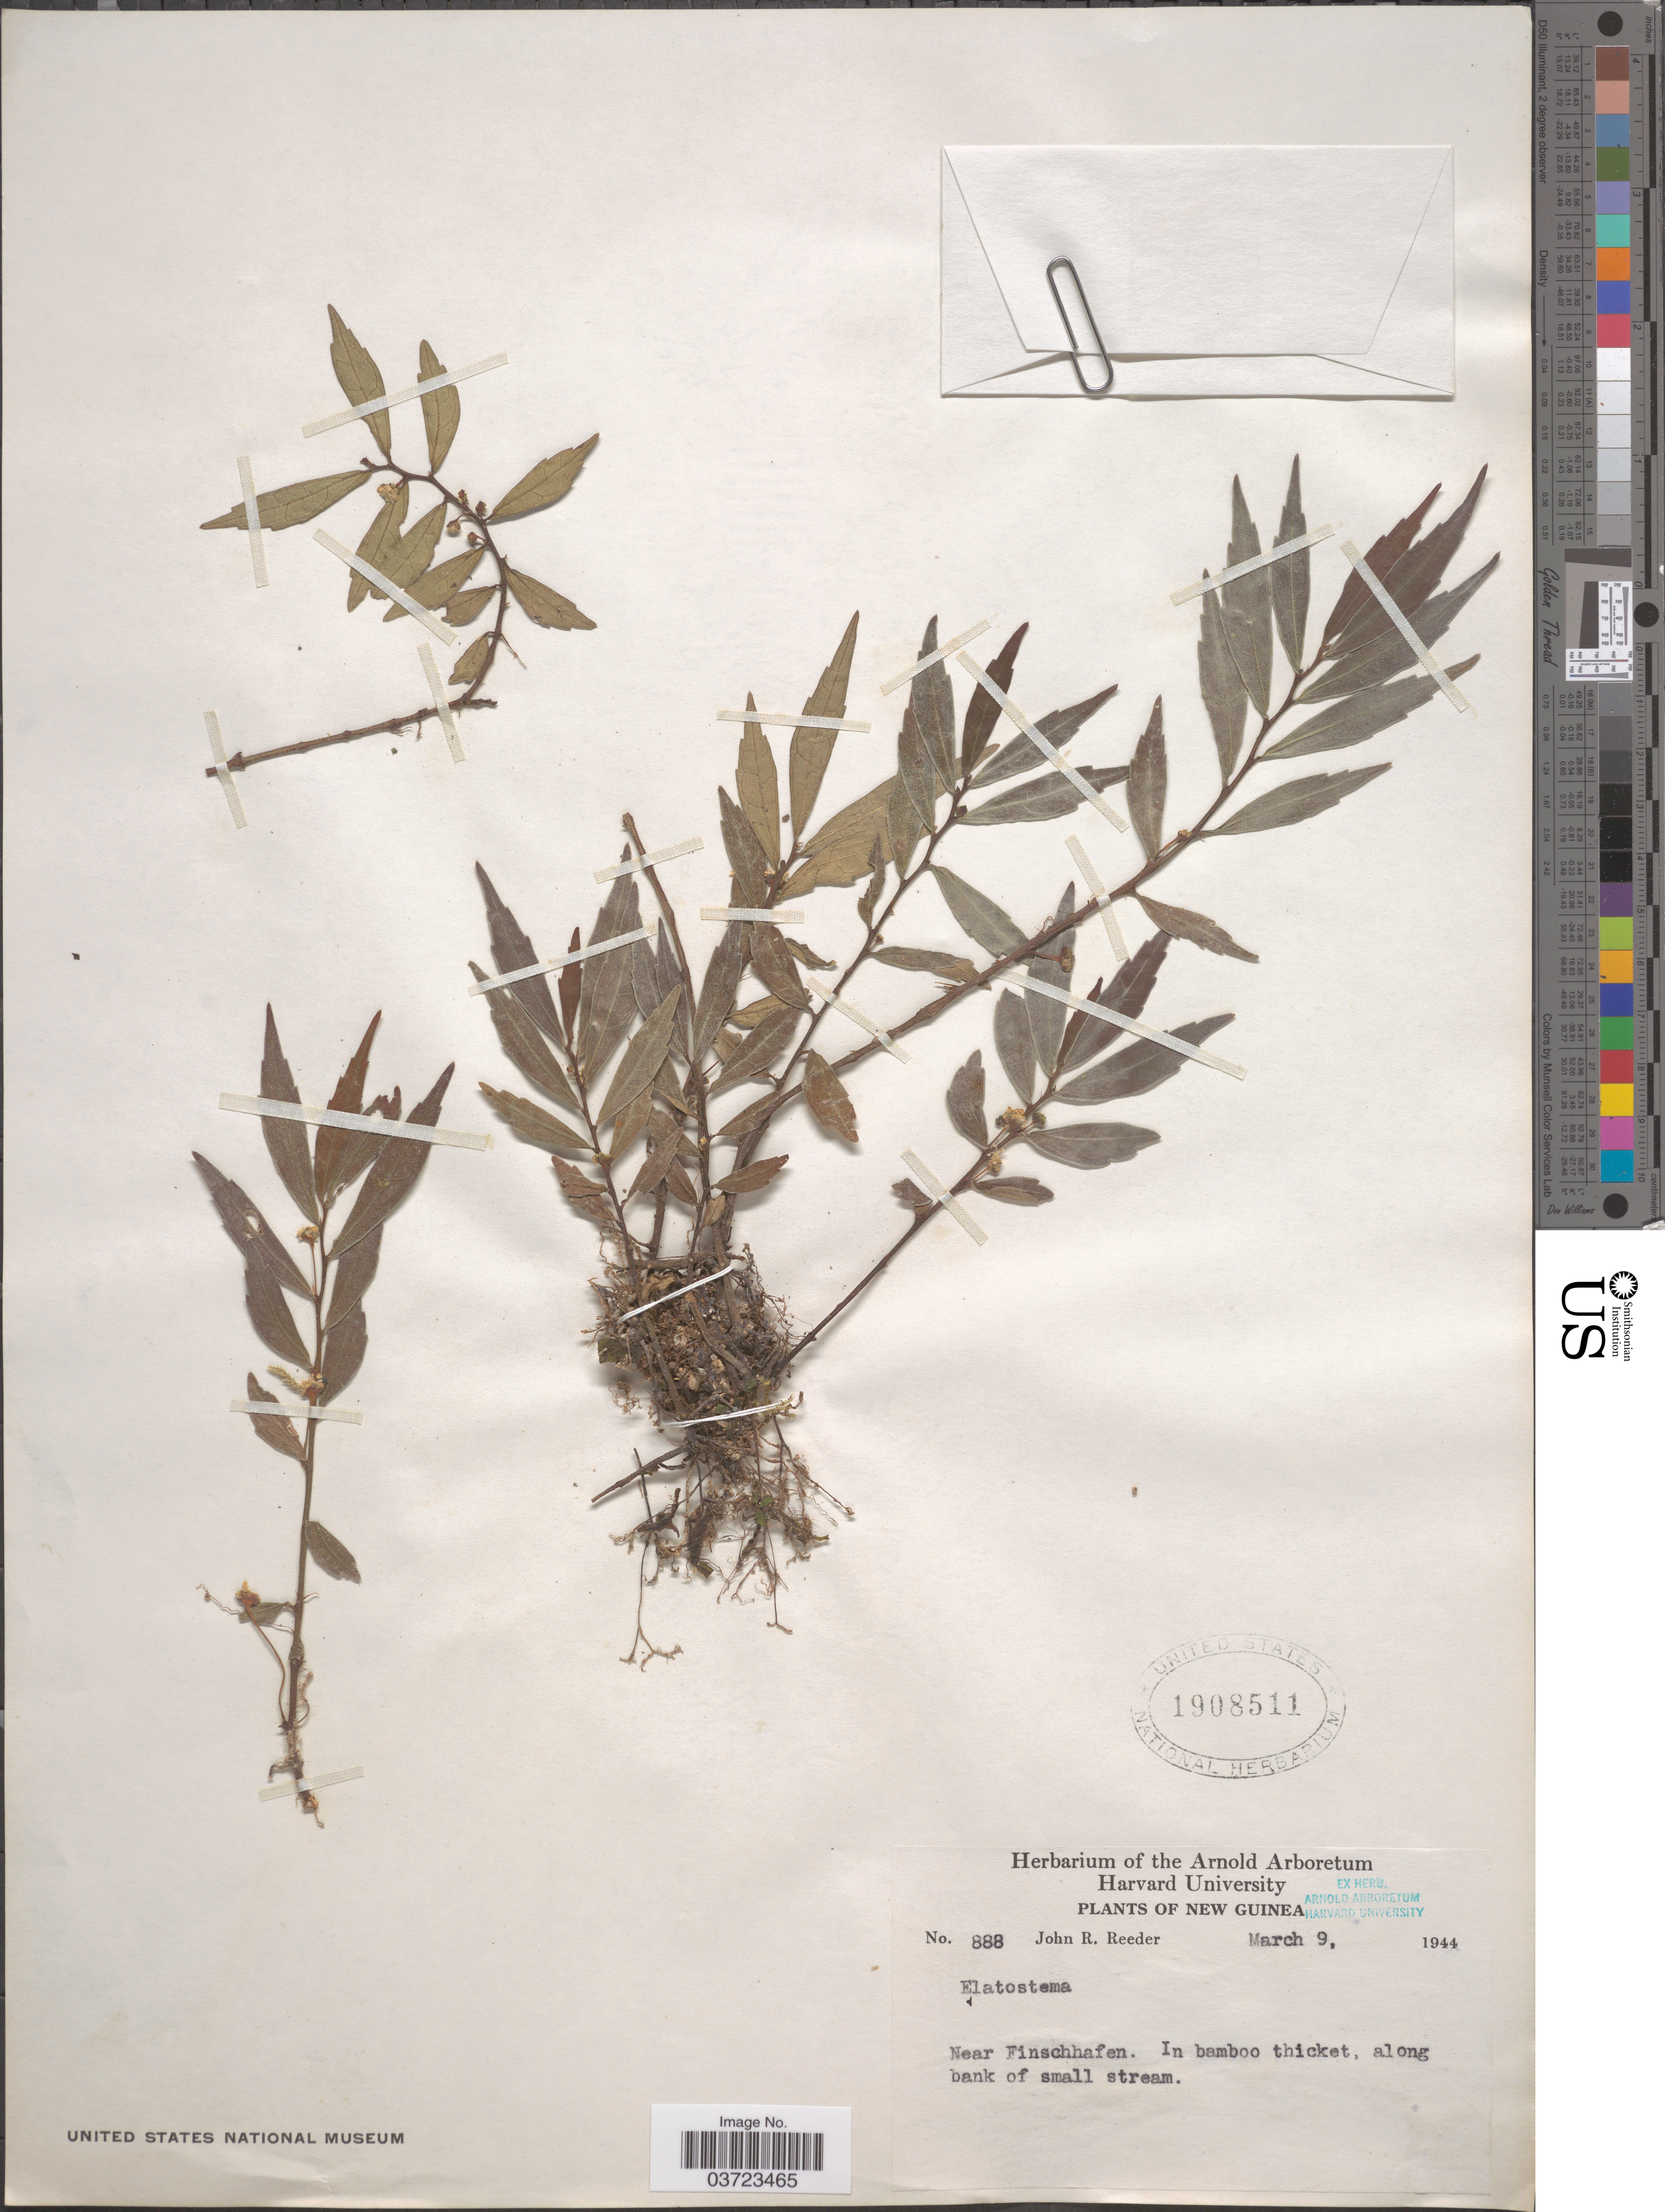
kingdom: Plantae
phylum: Tracheophyta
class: Magnoliopsida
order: Rosales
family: Urticaceae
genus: Elatostema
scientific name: Elatostema sp.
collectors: J. R. Reeder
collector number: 888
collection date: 1944-03-09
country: Papua New Guinea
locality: New Guinea. Near Finschhafen. In bamboo thicket, along bank of small stream.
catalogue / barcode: US 1908511